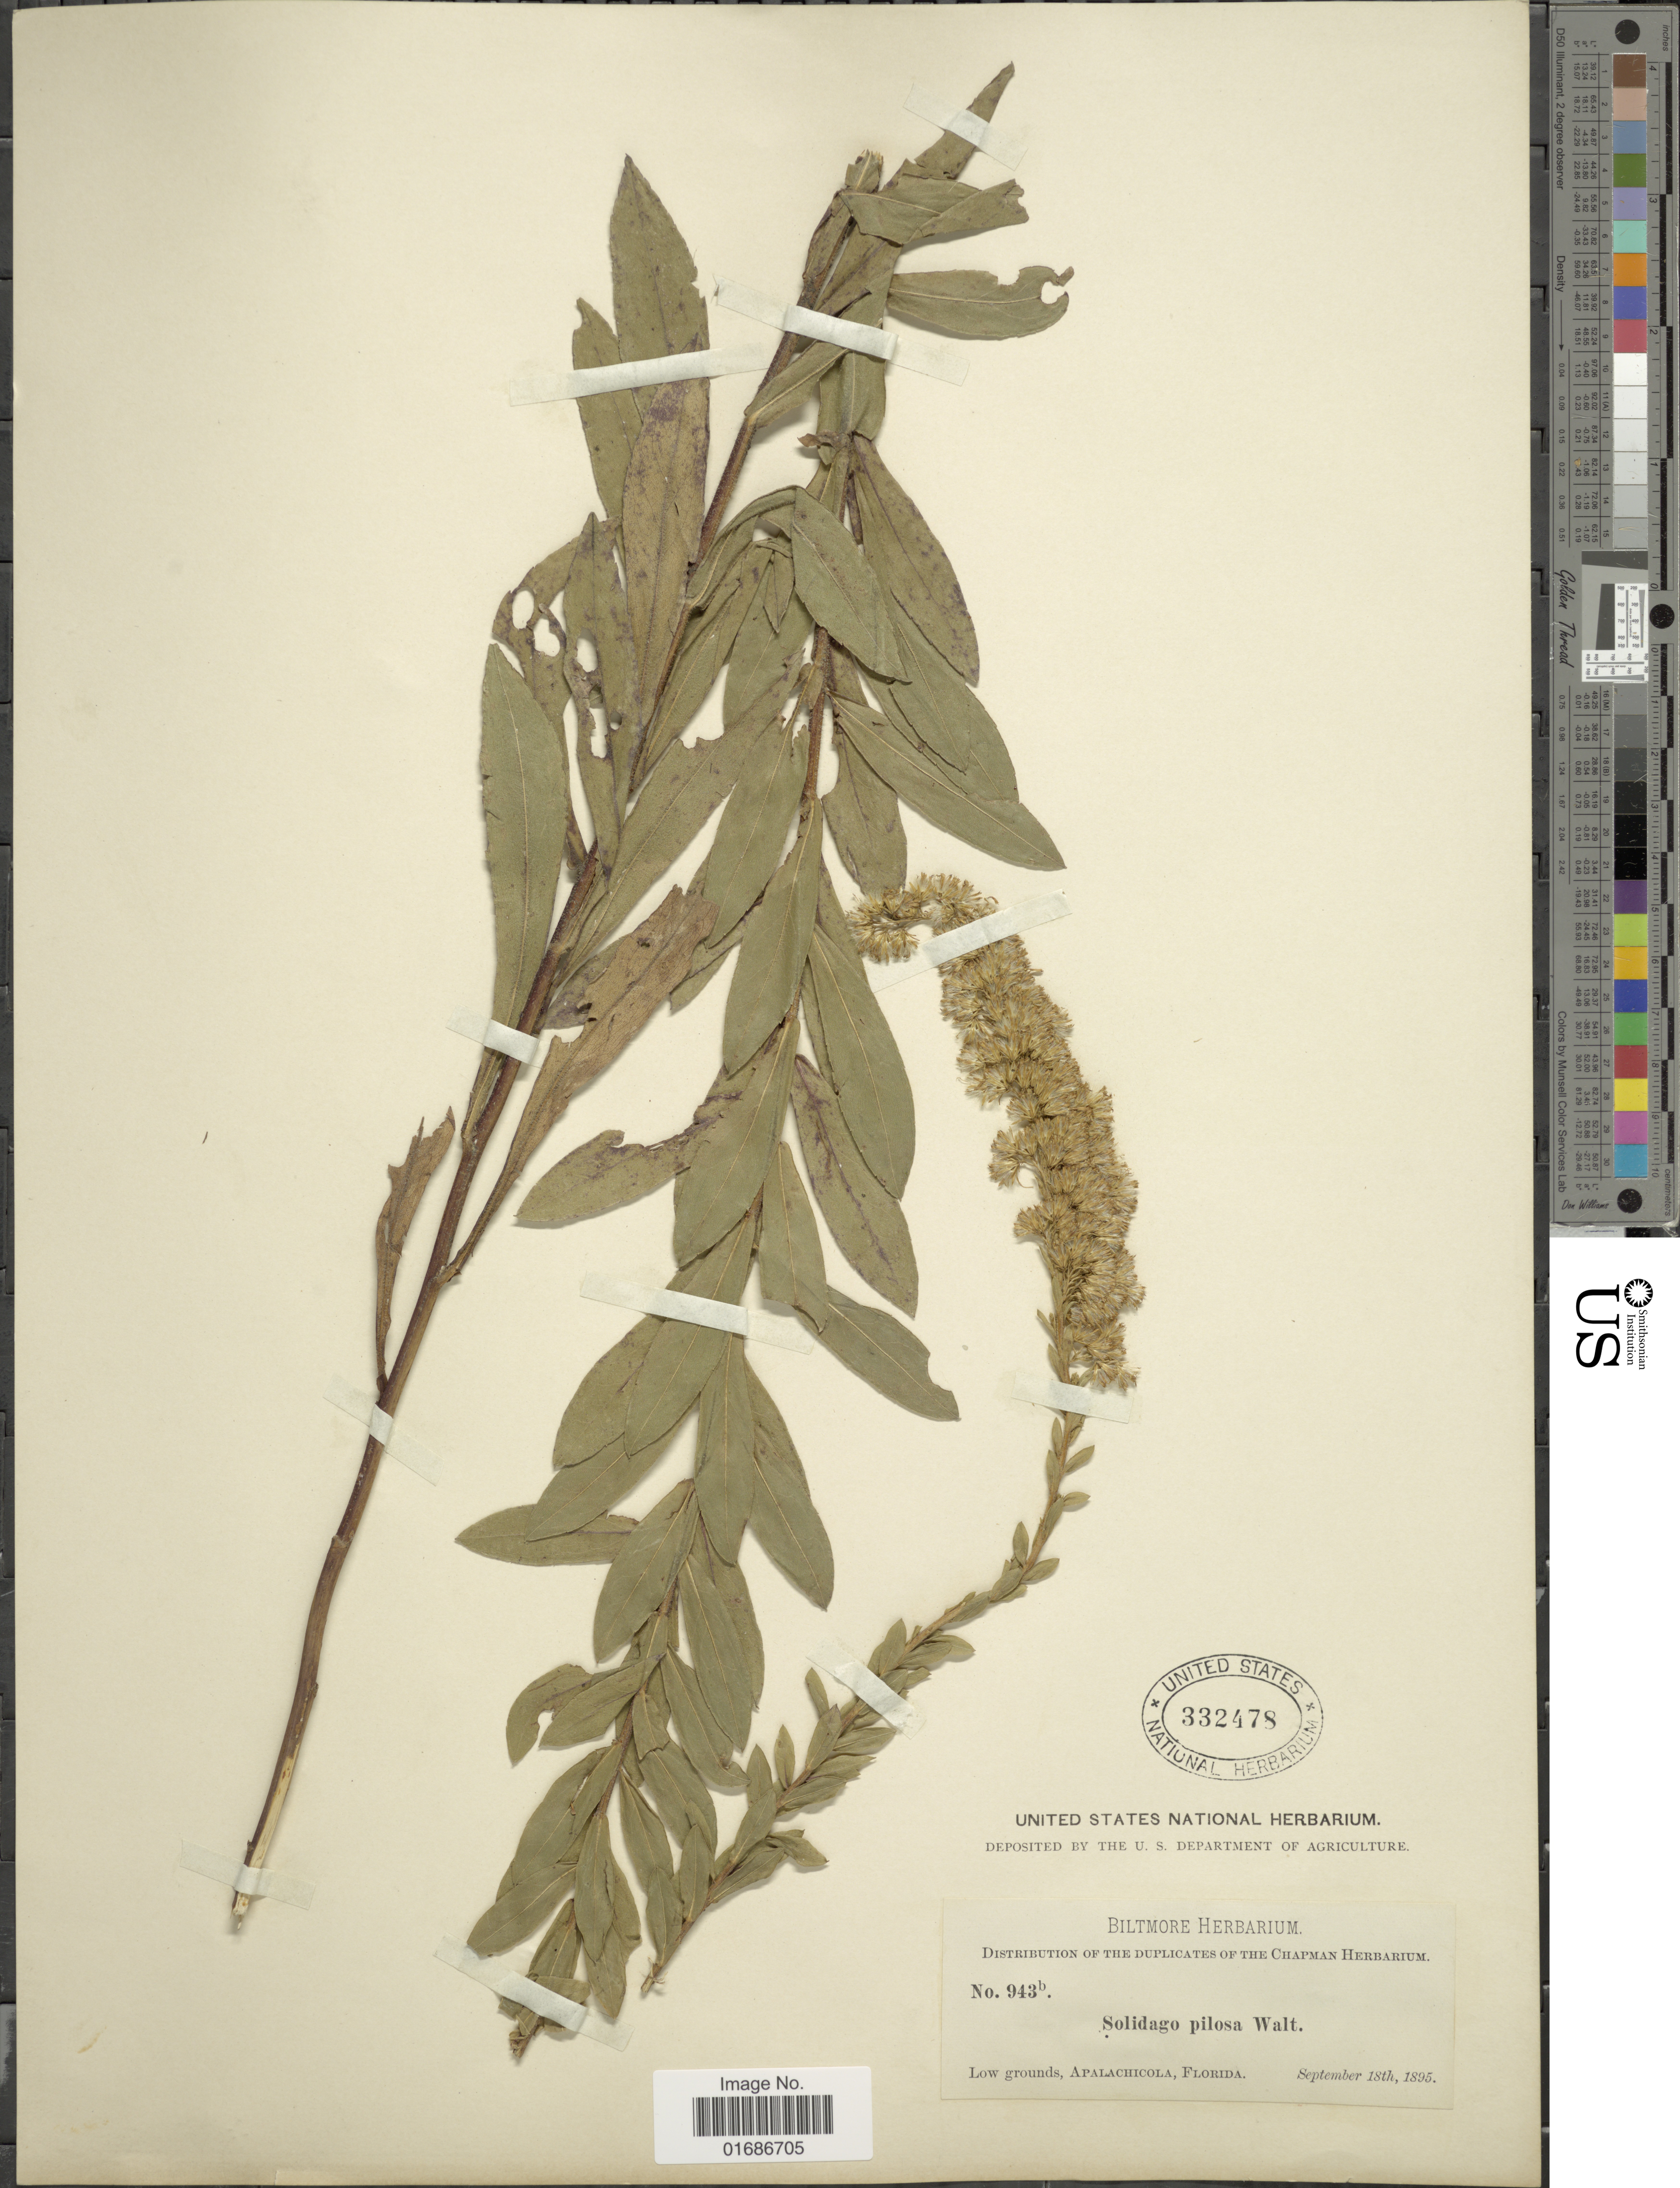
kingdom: Plantae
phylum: Tracheophyta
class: Magnoliopsida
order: Asterales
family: Asteraceae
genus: Solidago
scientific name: Solidago fistulosa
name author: Mill.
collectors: ex herb. Biltmore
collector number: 943b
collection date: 1895-09-18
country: United States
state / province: Florida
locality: Low grounds, Apalachicola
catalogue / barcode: US 332478